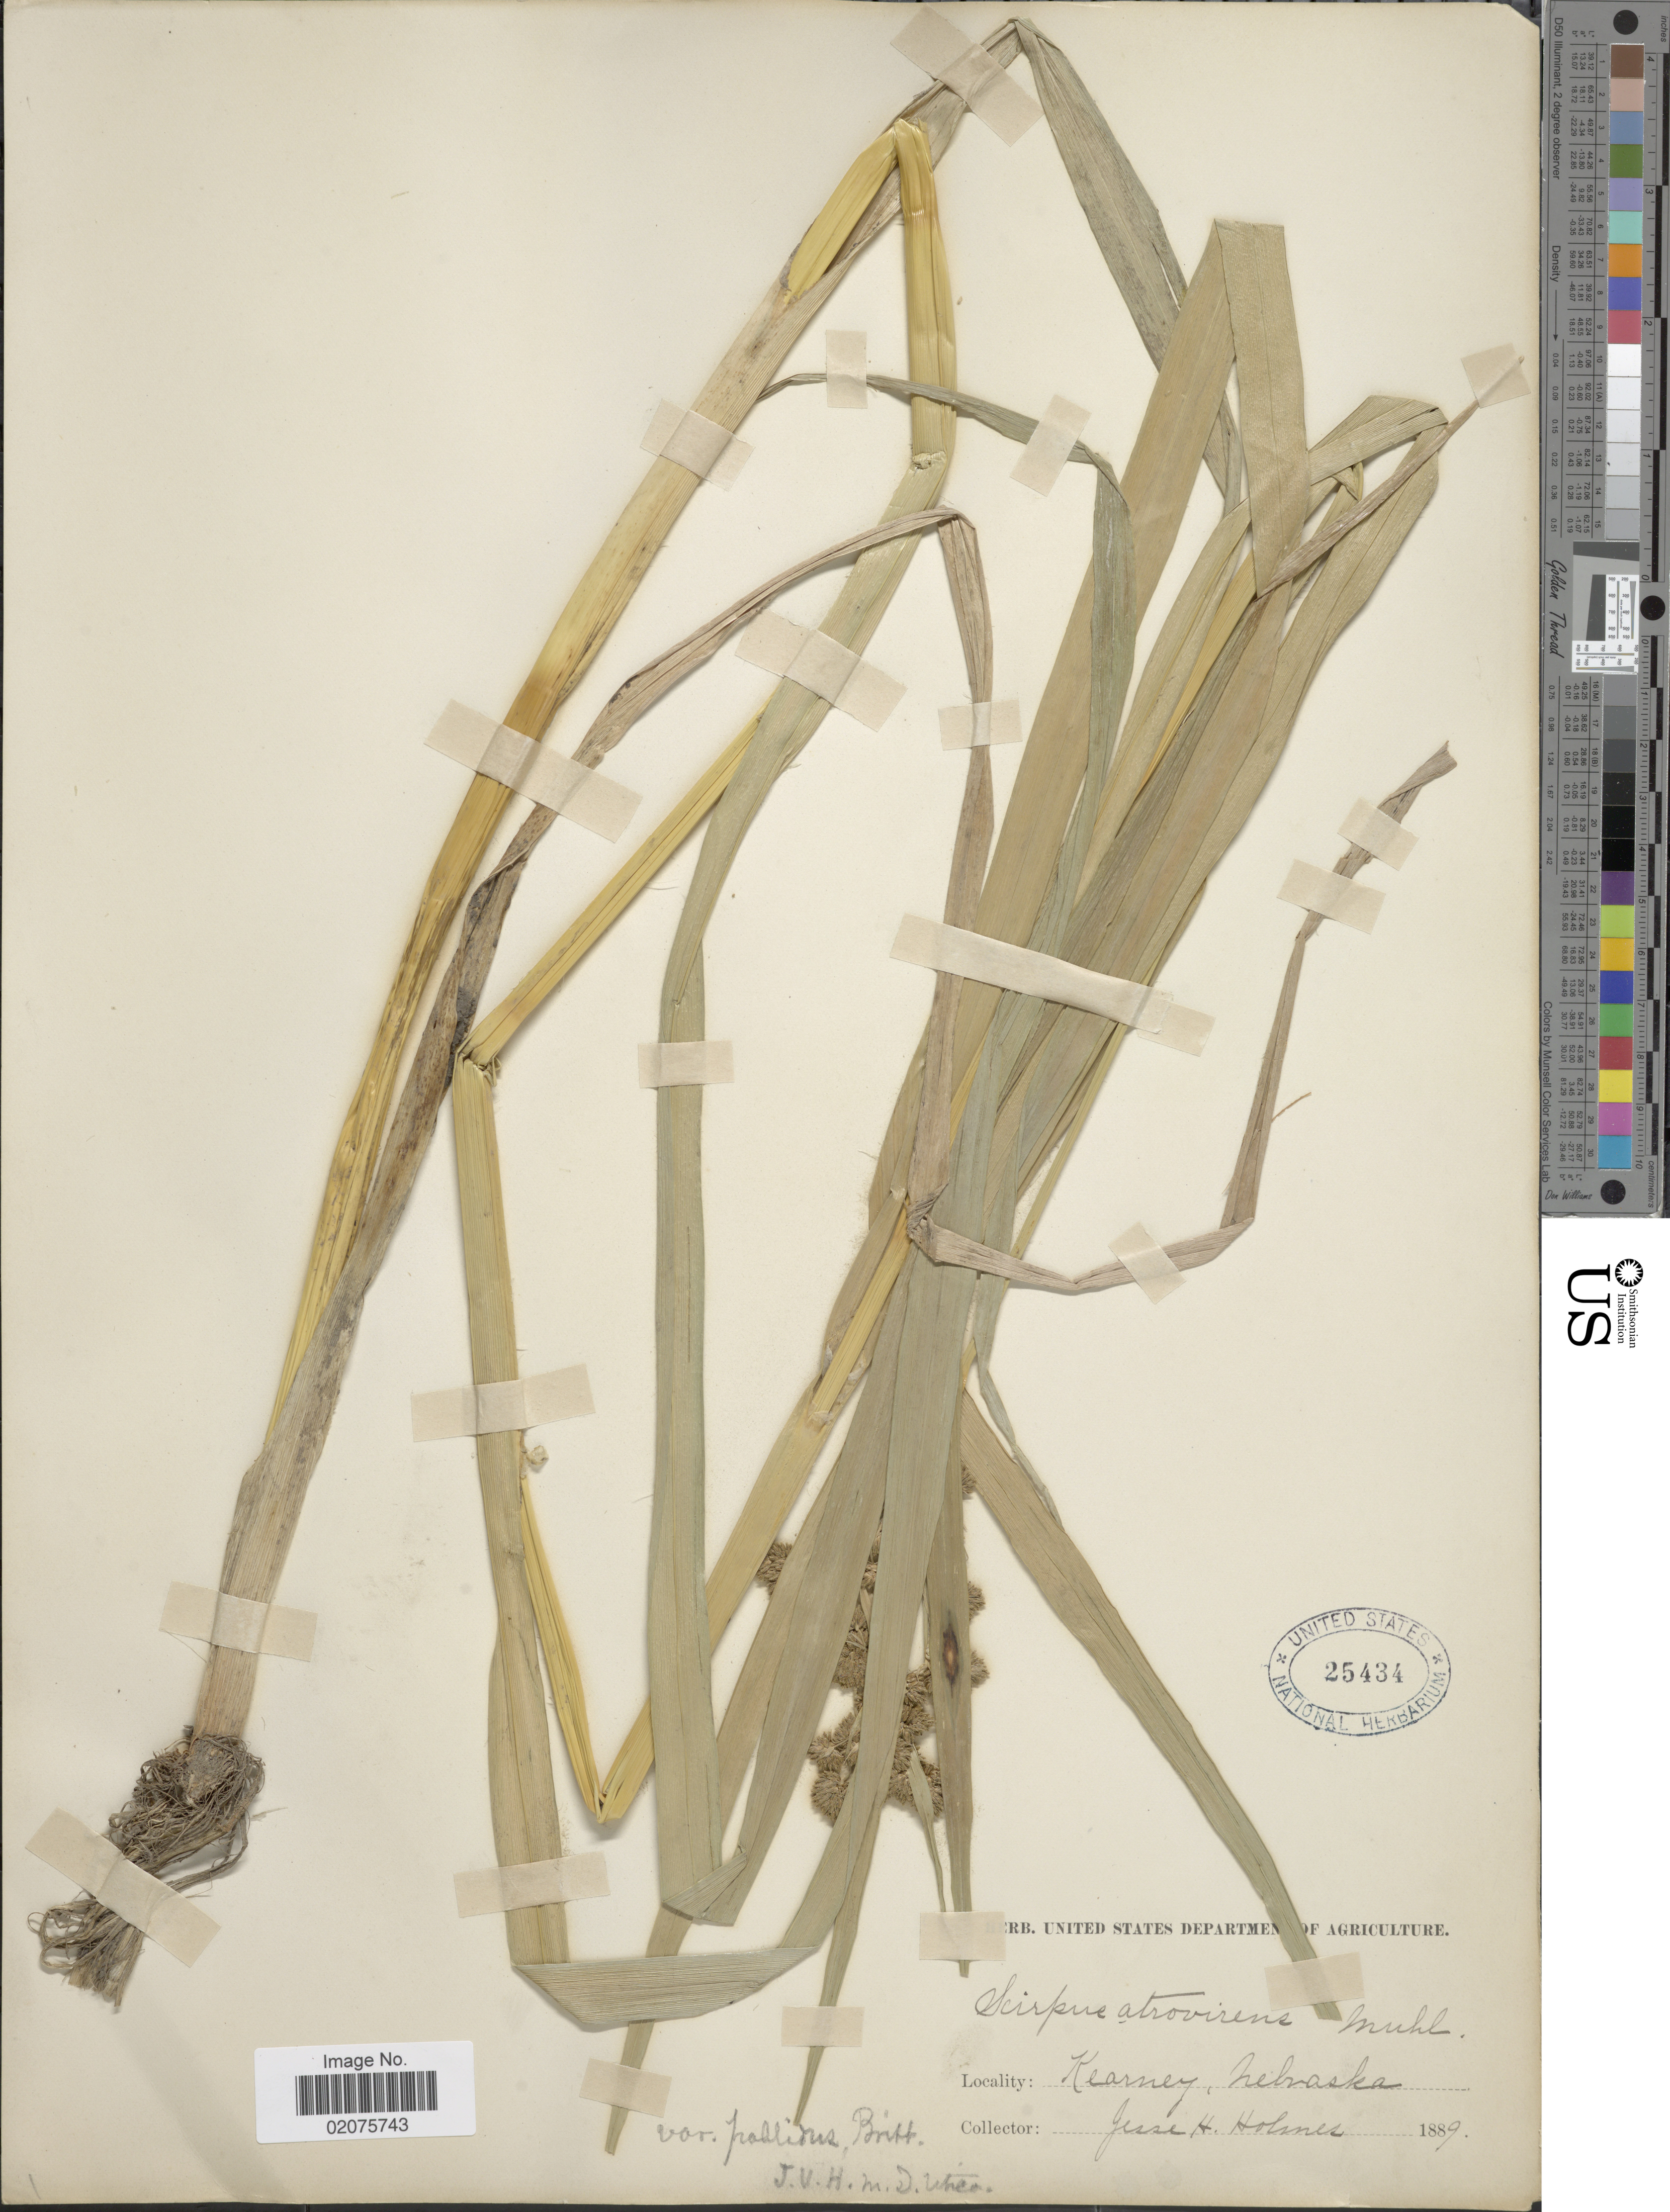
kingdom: Plantae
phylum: Tracheophyta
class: Liliopsida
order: Poales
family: Cyperaceae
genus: Scirpus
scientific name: Scirpus pallidus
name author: (Britton) Fernald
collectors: J. Holmes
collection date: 1889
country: United States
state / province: Nebraska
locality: Kearny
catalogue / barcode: US 25434